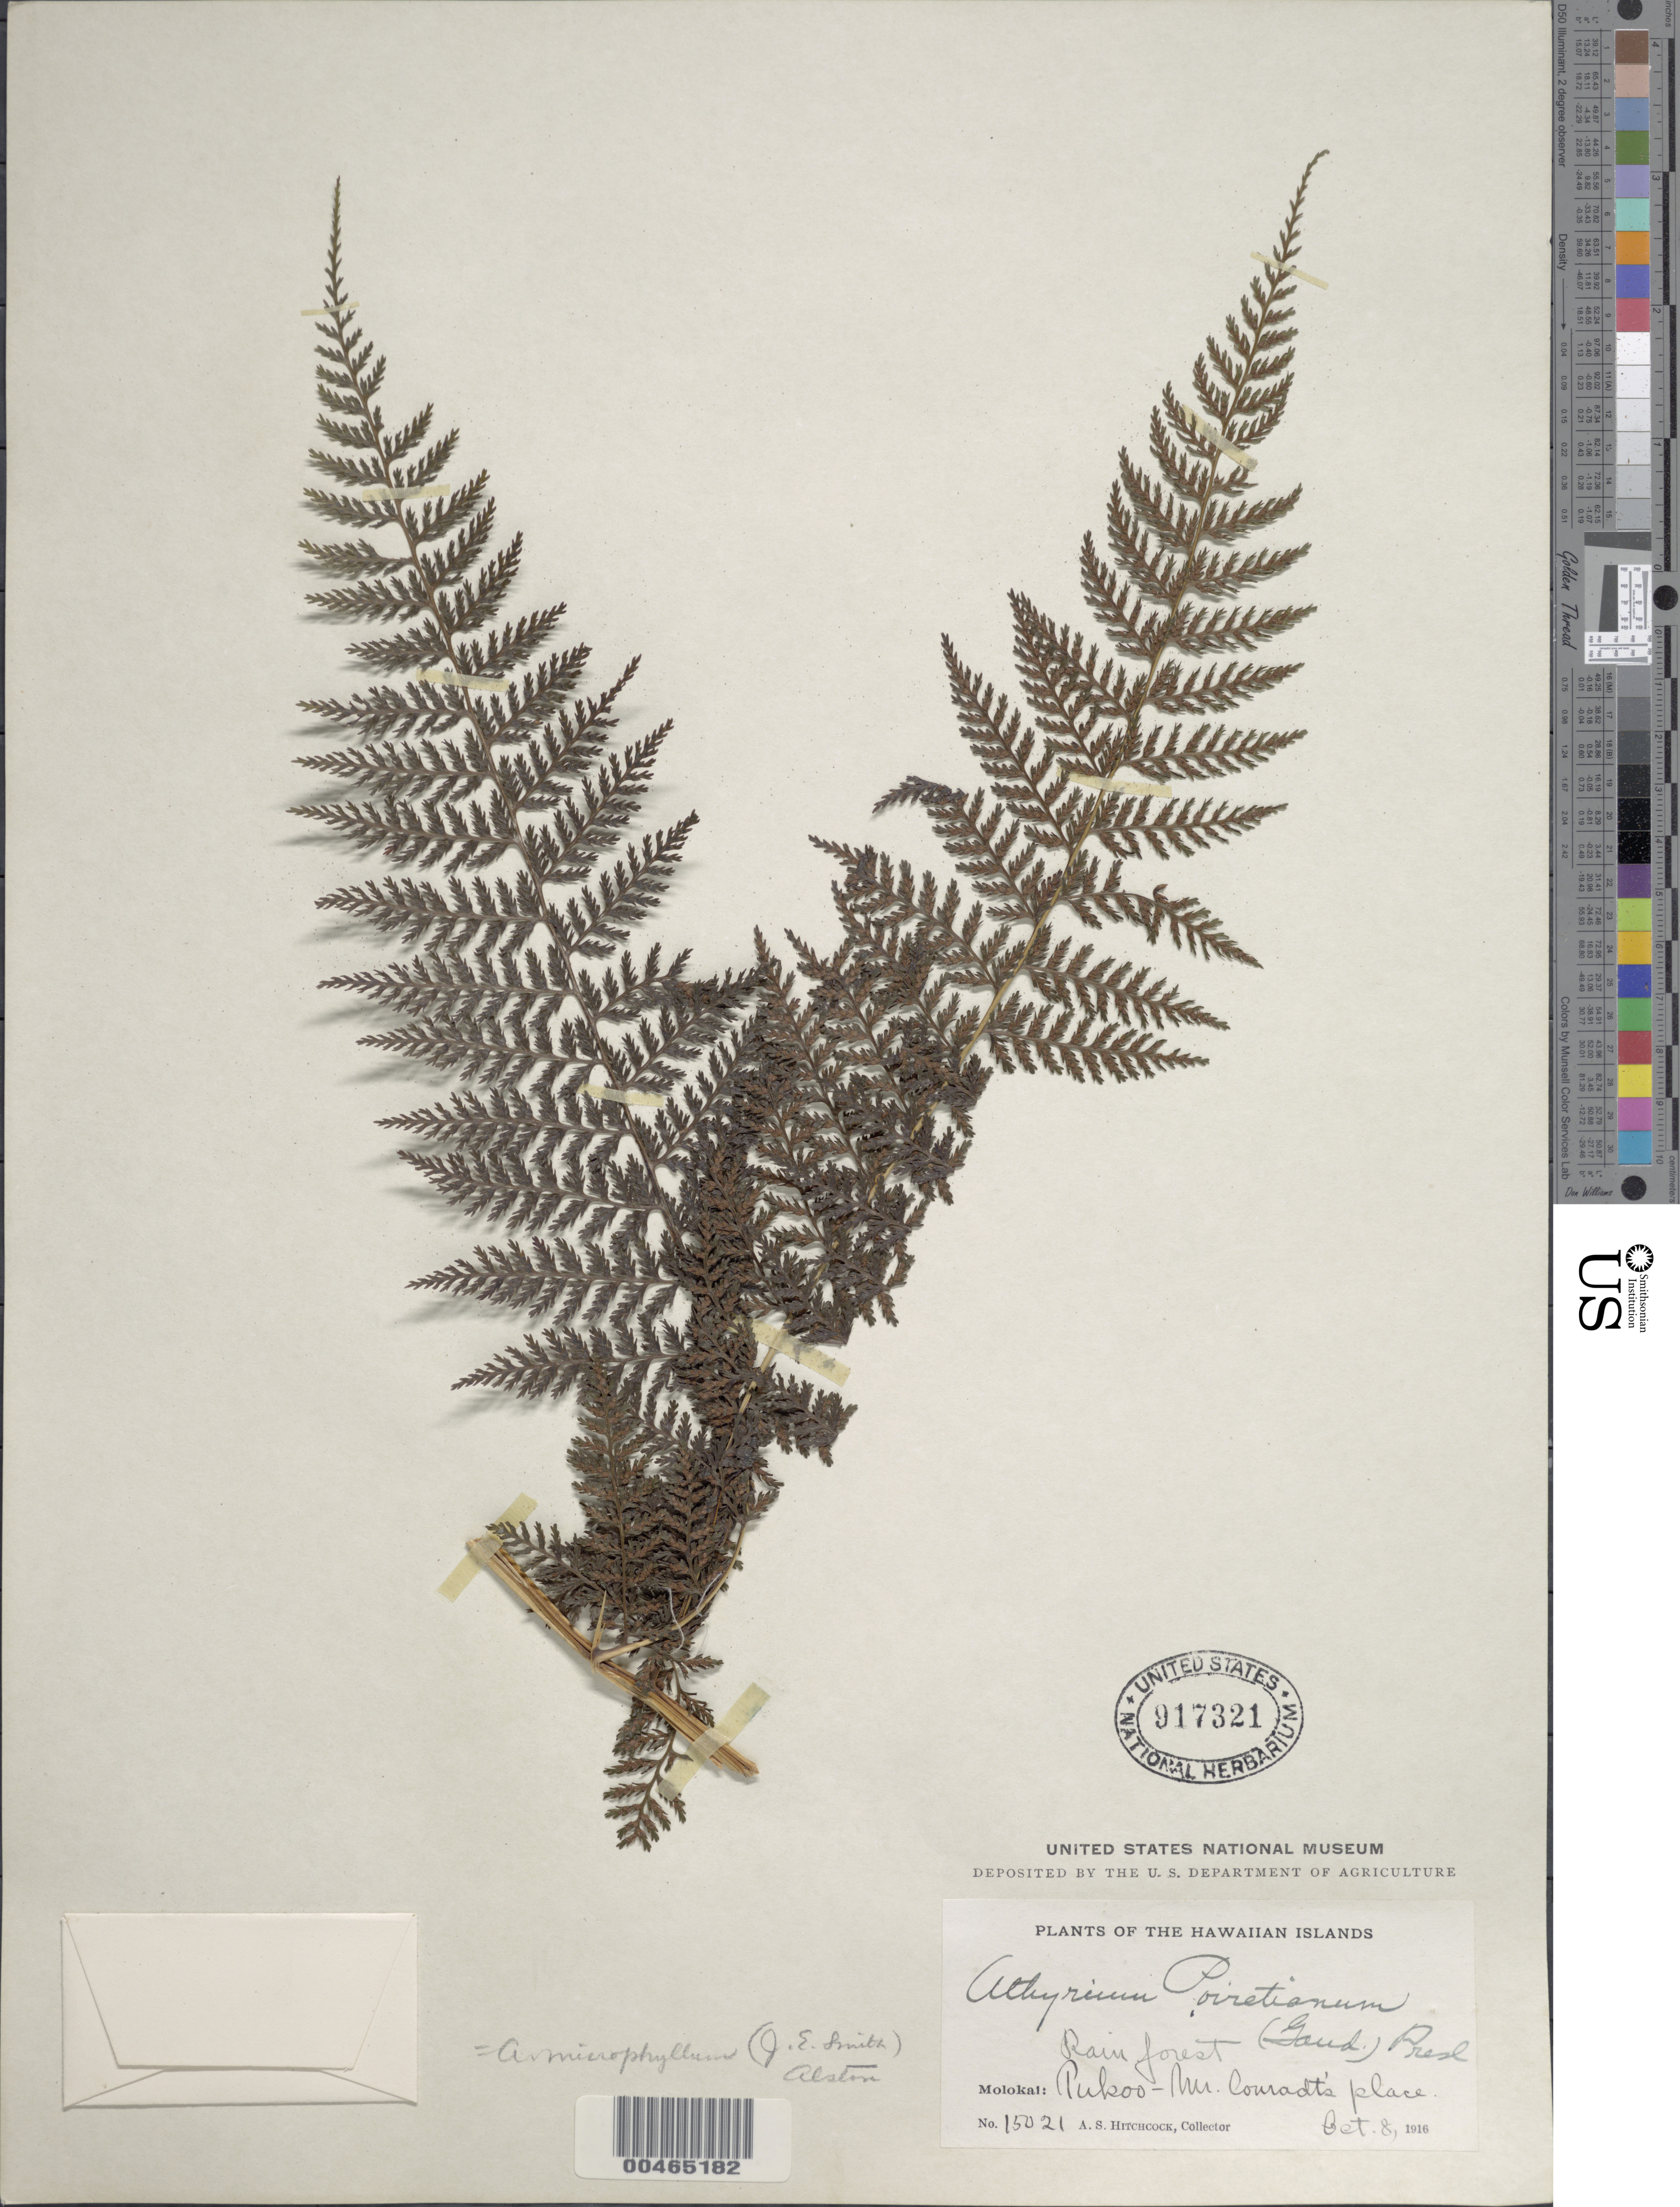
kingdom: Plantae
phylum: Tracheophyta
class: Polypodiopsida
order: Polypodiales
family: Athyriaceae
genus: Athyrium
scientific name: Athyrium microphyllum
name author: (Sm.) Alston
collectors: A. S. Hitchcock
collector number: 15021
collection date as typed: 8 Oct 1916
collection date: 1916-10-08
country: United States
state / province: Hawaii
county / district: Maui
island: Moloka'i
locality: Pukoo, Molokai; Mr. Conradt's place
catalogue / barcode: US 917321